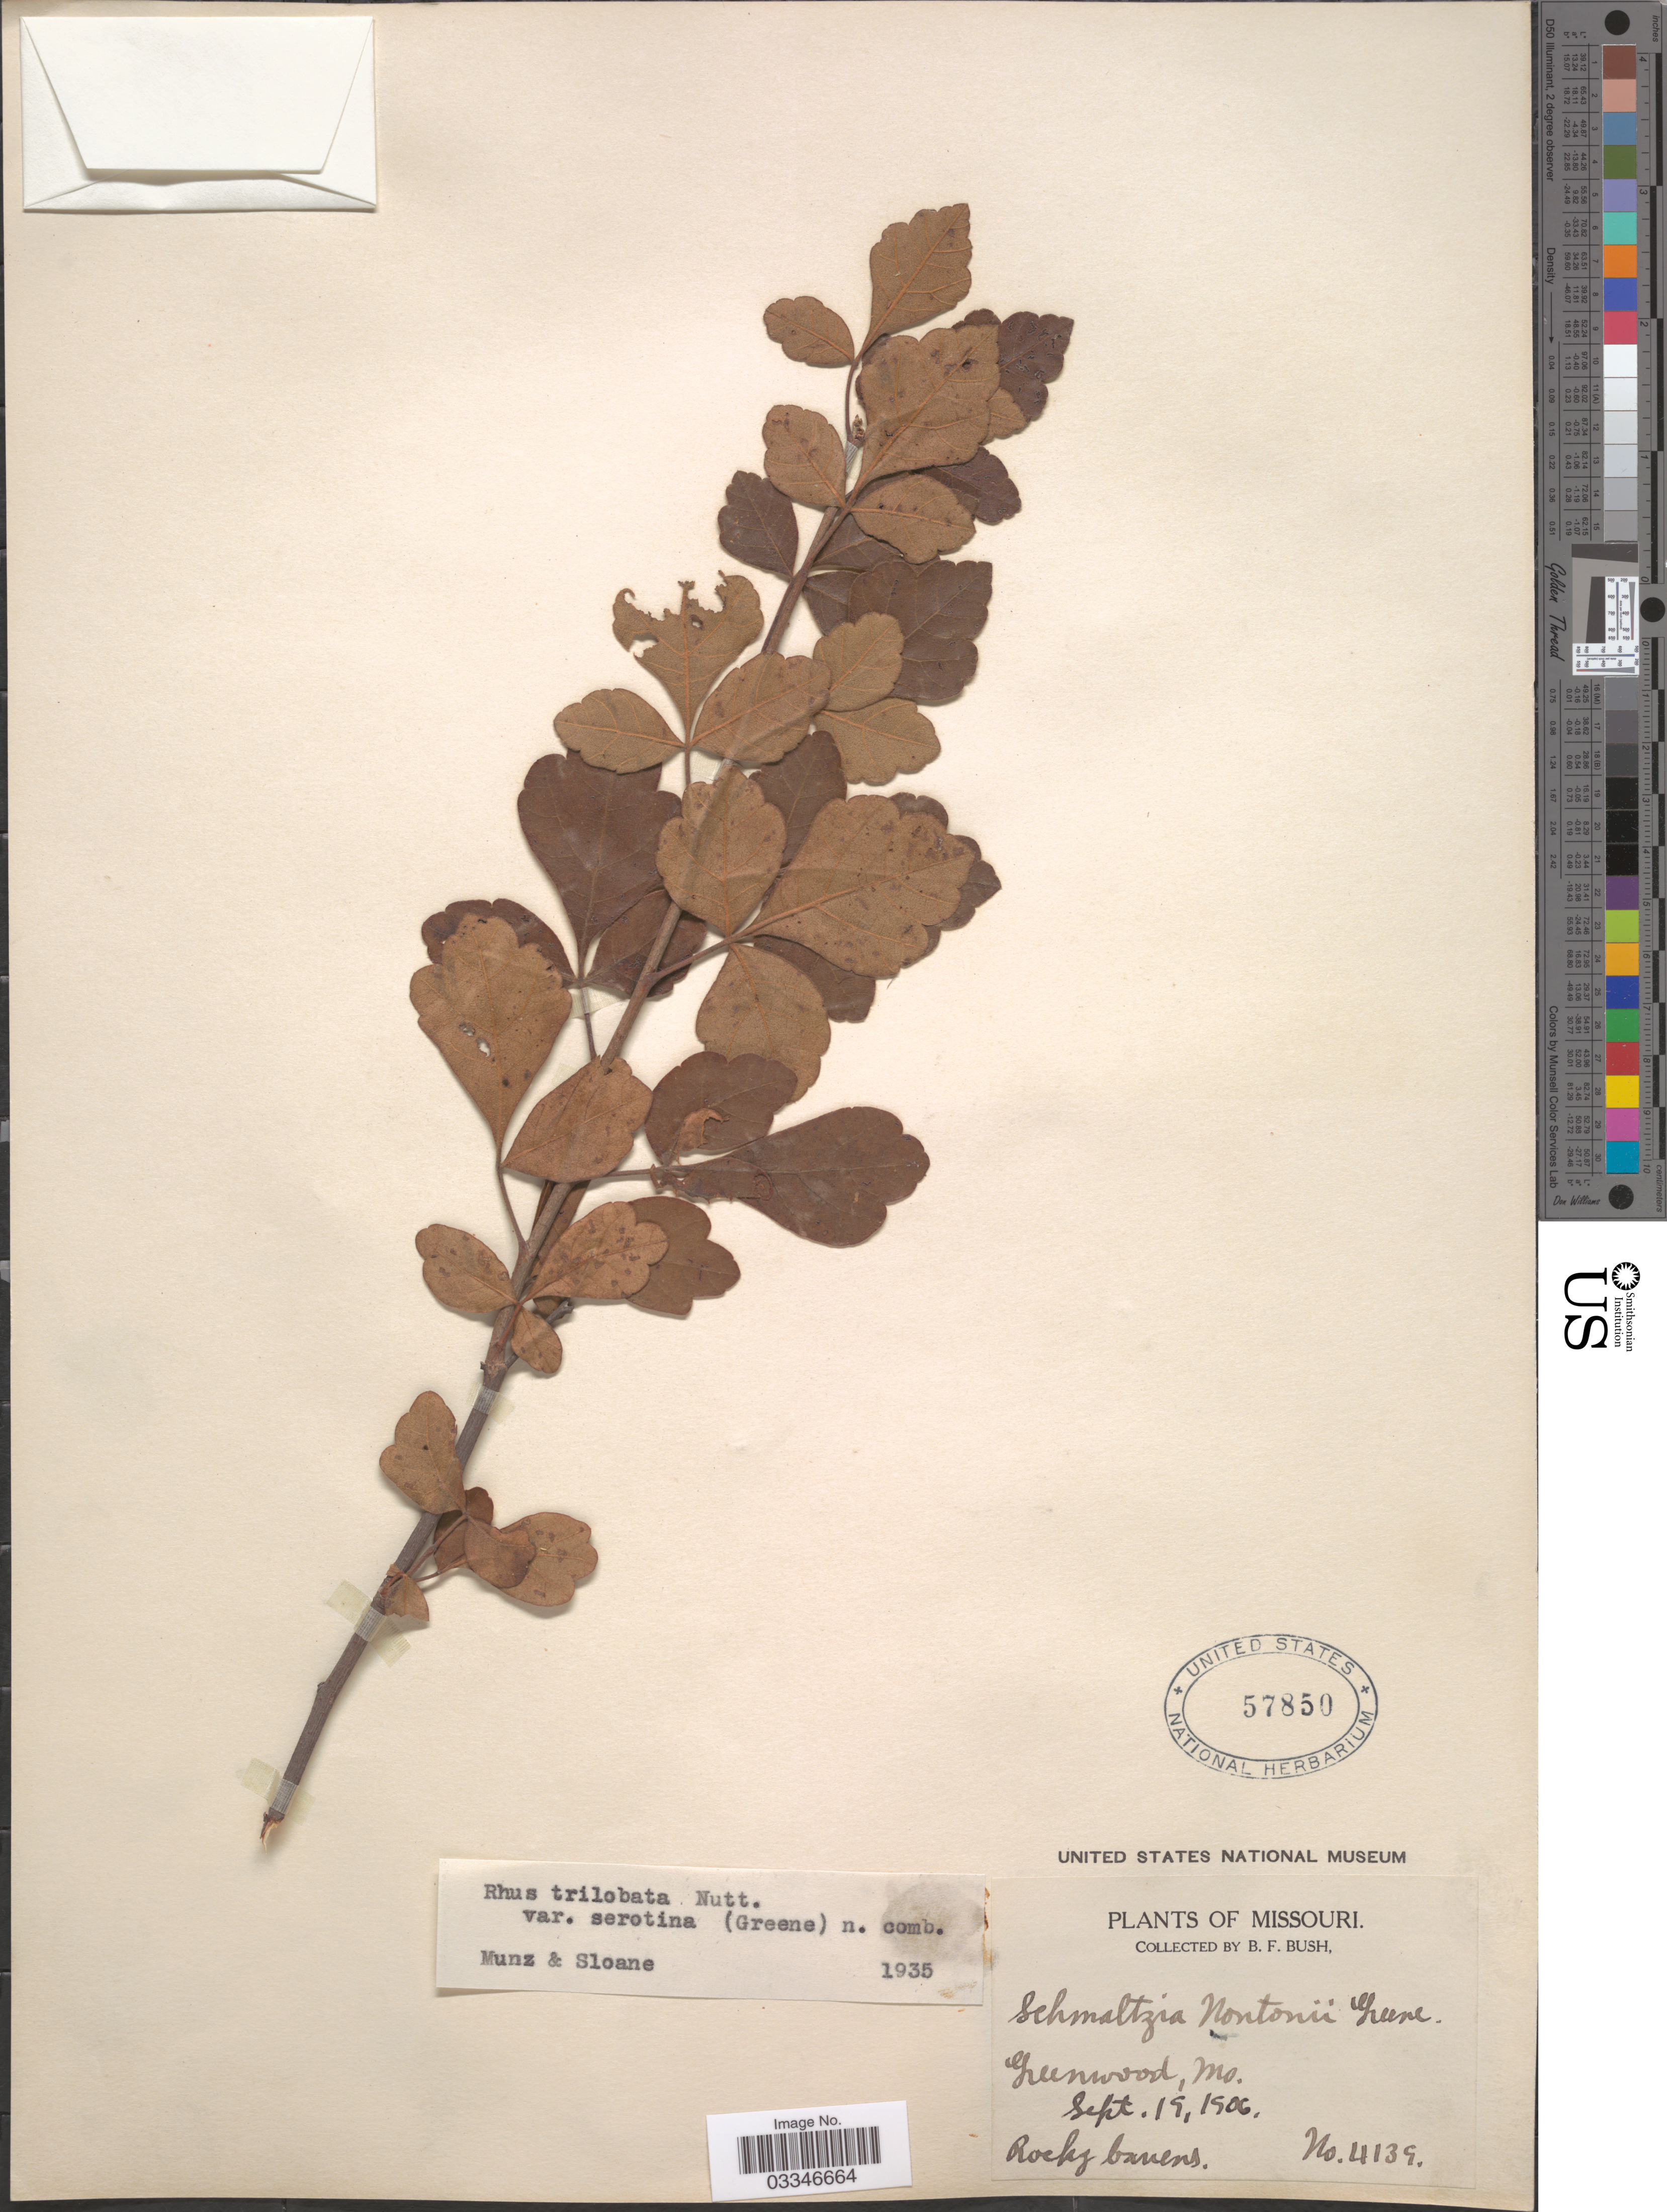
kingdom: Plantae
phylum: Tracheophyta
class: Magnoliopsida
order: Sapindales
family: Anacardiaceae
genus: Rhus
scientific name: Rhus trilobata var. serotina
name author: (Greene) F.A. Barkley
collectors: B. F. Bush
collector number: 4139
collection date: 1906-09-19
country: United States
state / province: Missouri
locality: Greenwood.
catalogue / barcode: US 57850